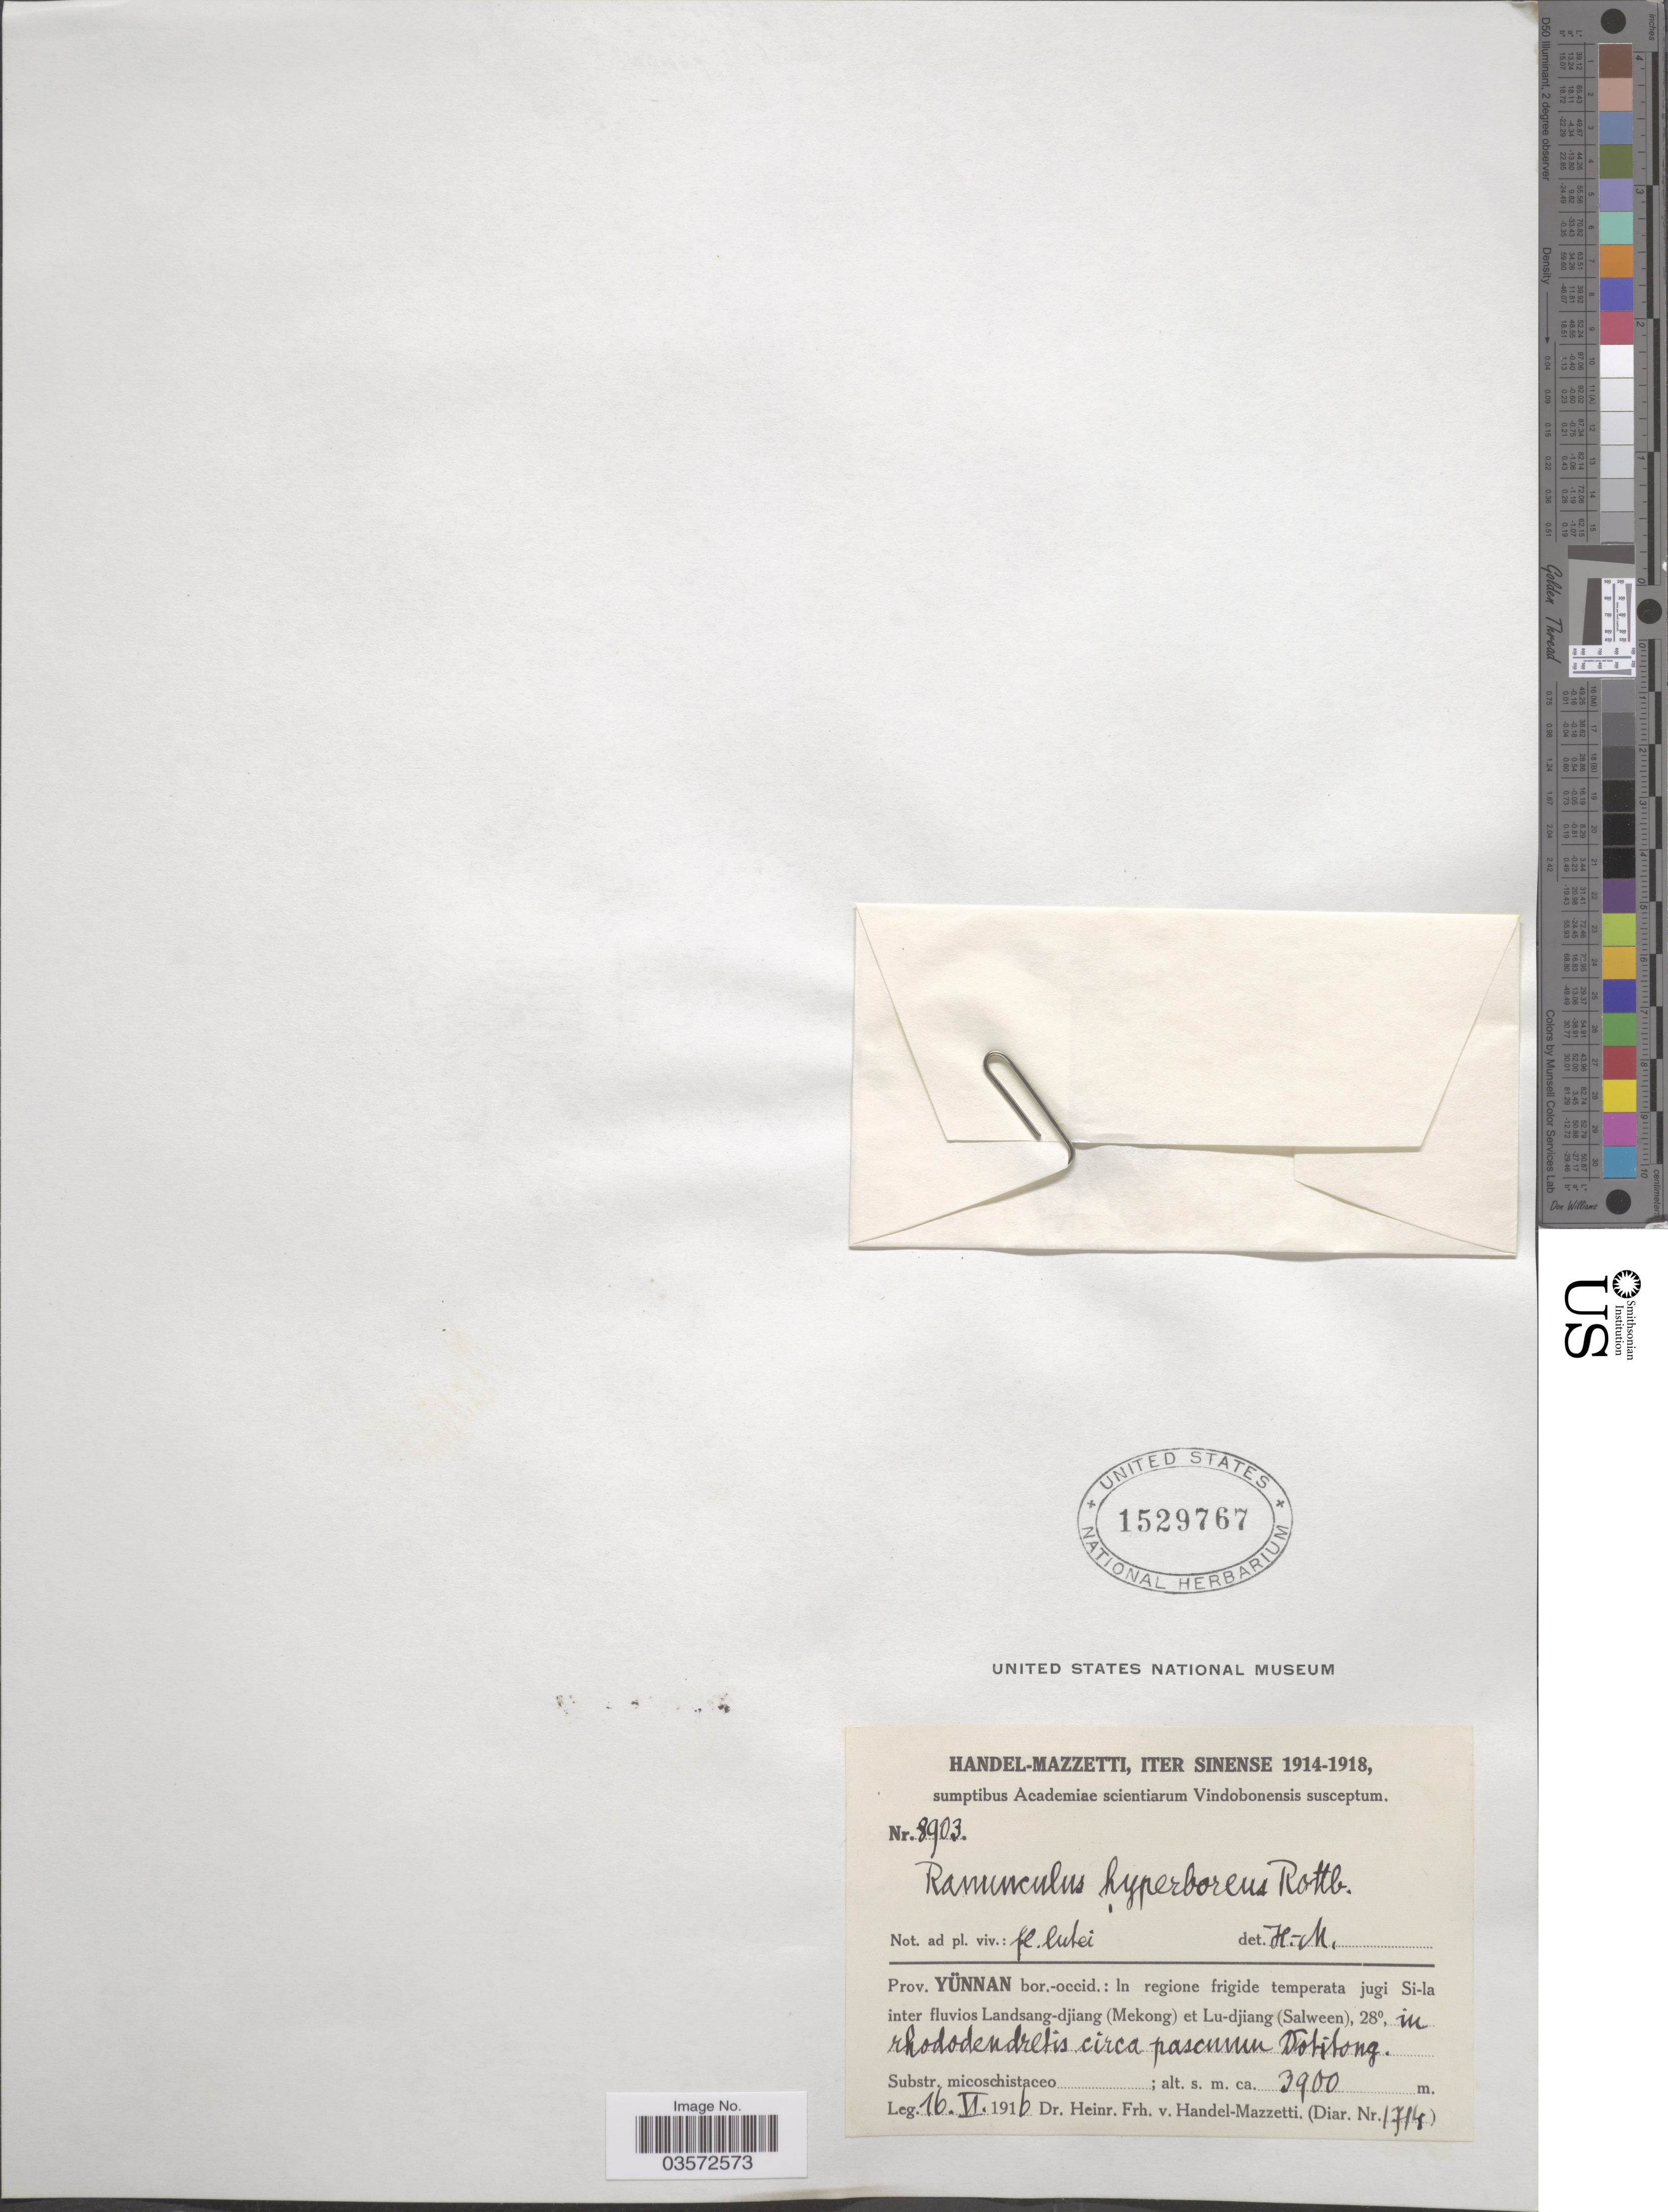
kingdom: Plantae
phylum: Tracheophyta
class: Magnoliopsida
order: Ranunculales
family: Ranunculaceae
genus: Ranunculus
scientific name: Ranunculus hyperboreus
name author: Rottb.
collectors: H. Handel-Mazzetti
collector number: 8903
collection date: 1916-06-16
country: China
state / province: Yunnan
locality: Prov. Yünnan bor.-occid. In regione frigide temperata jugi Si-la inter fluvios Landsang-djiang (Mekong) et Lu-djiang (Salween), 28°, in rhododendrelis circa pascuum Dotitong.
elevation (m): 3900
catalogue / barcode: US 1529767